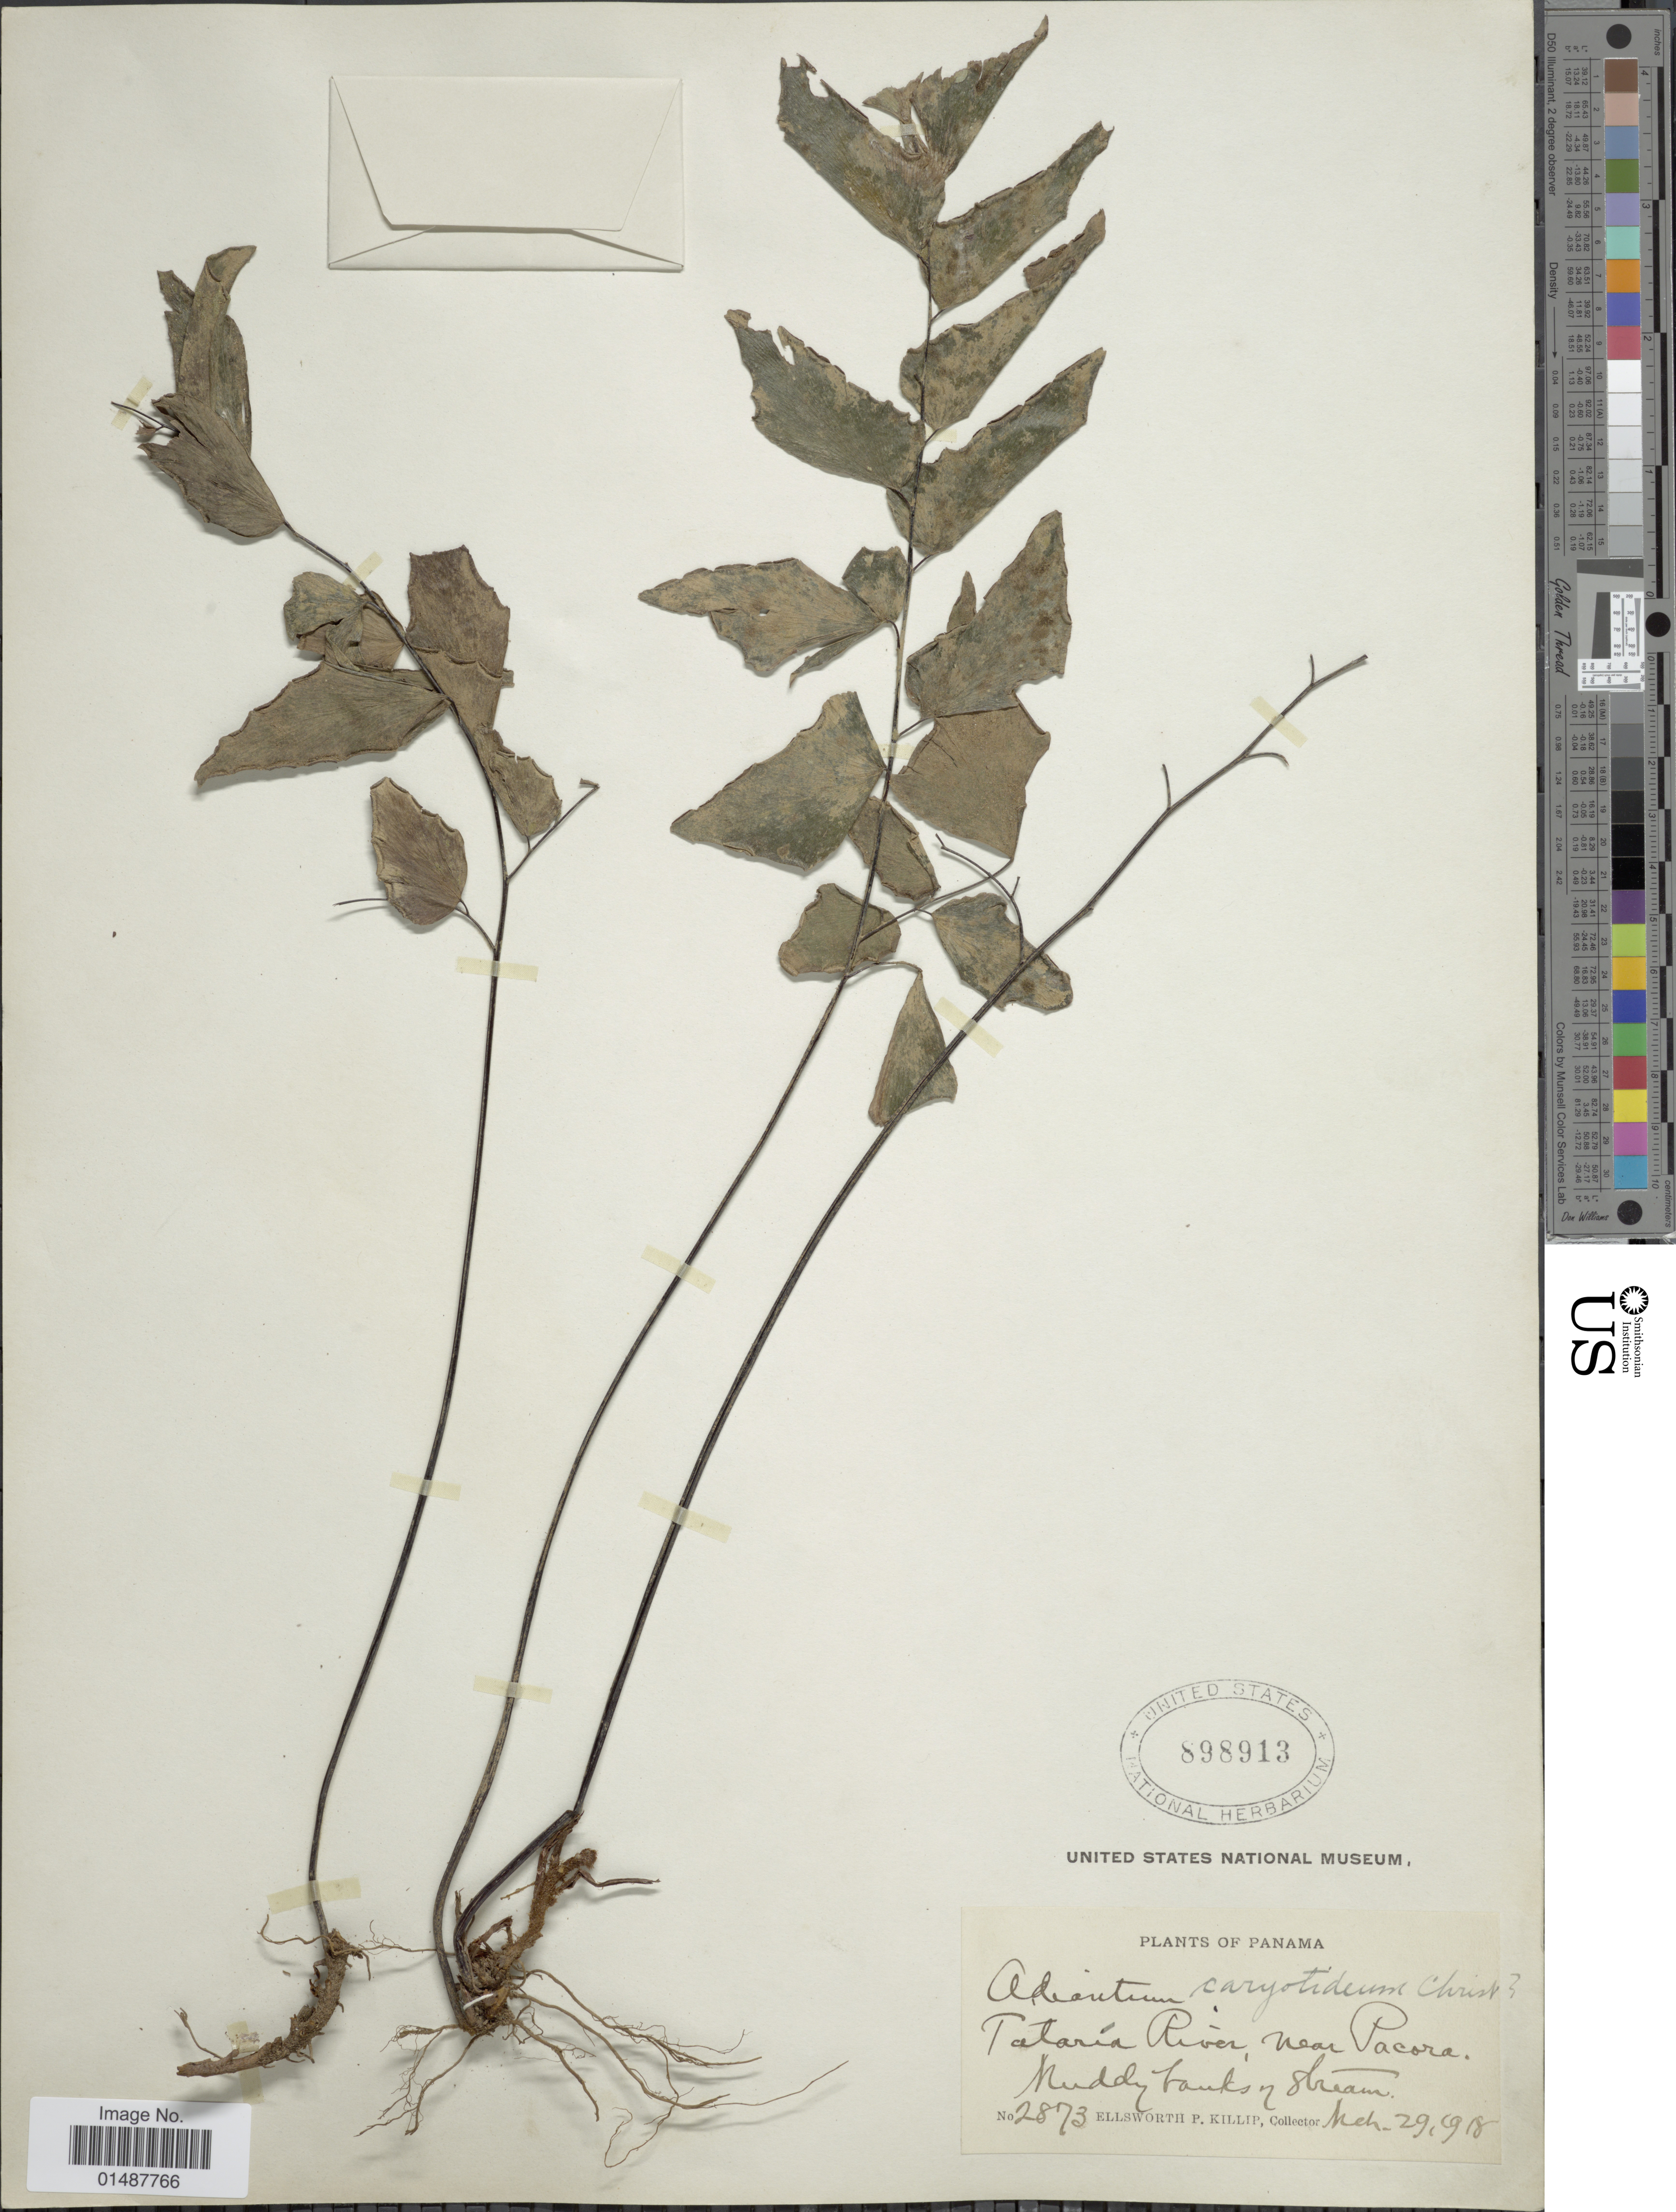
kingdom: Plantae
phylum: Tracheophyta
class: Polypodiopsida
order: Polypodiales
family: Pteridaceae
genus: Adiantum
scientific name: Adiantum caryotideum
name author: Christ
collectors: E. P. Killip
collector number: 2873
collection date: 1918-03-29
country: Panama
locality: Tataria river, near Pacora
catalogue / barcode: US 898913